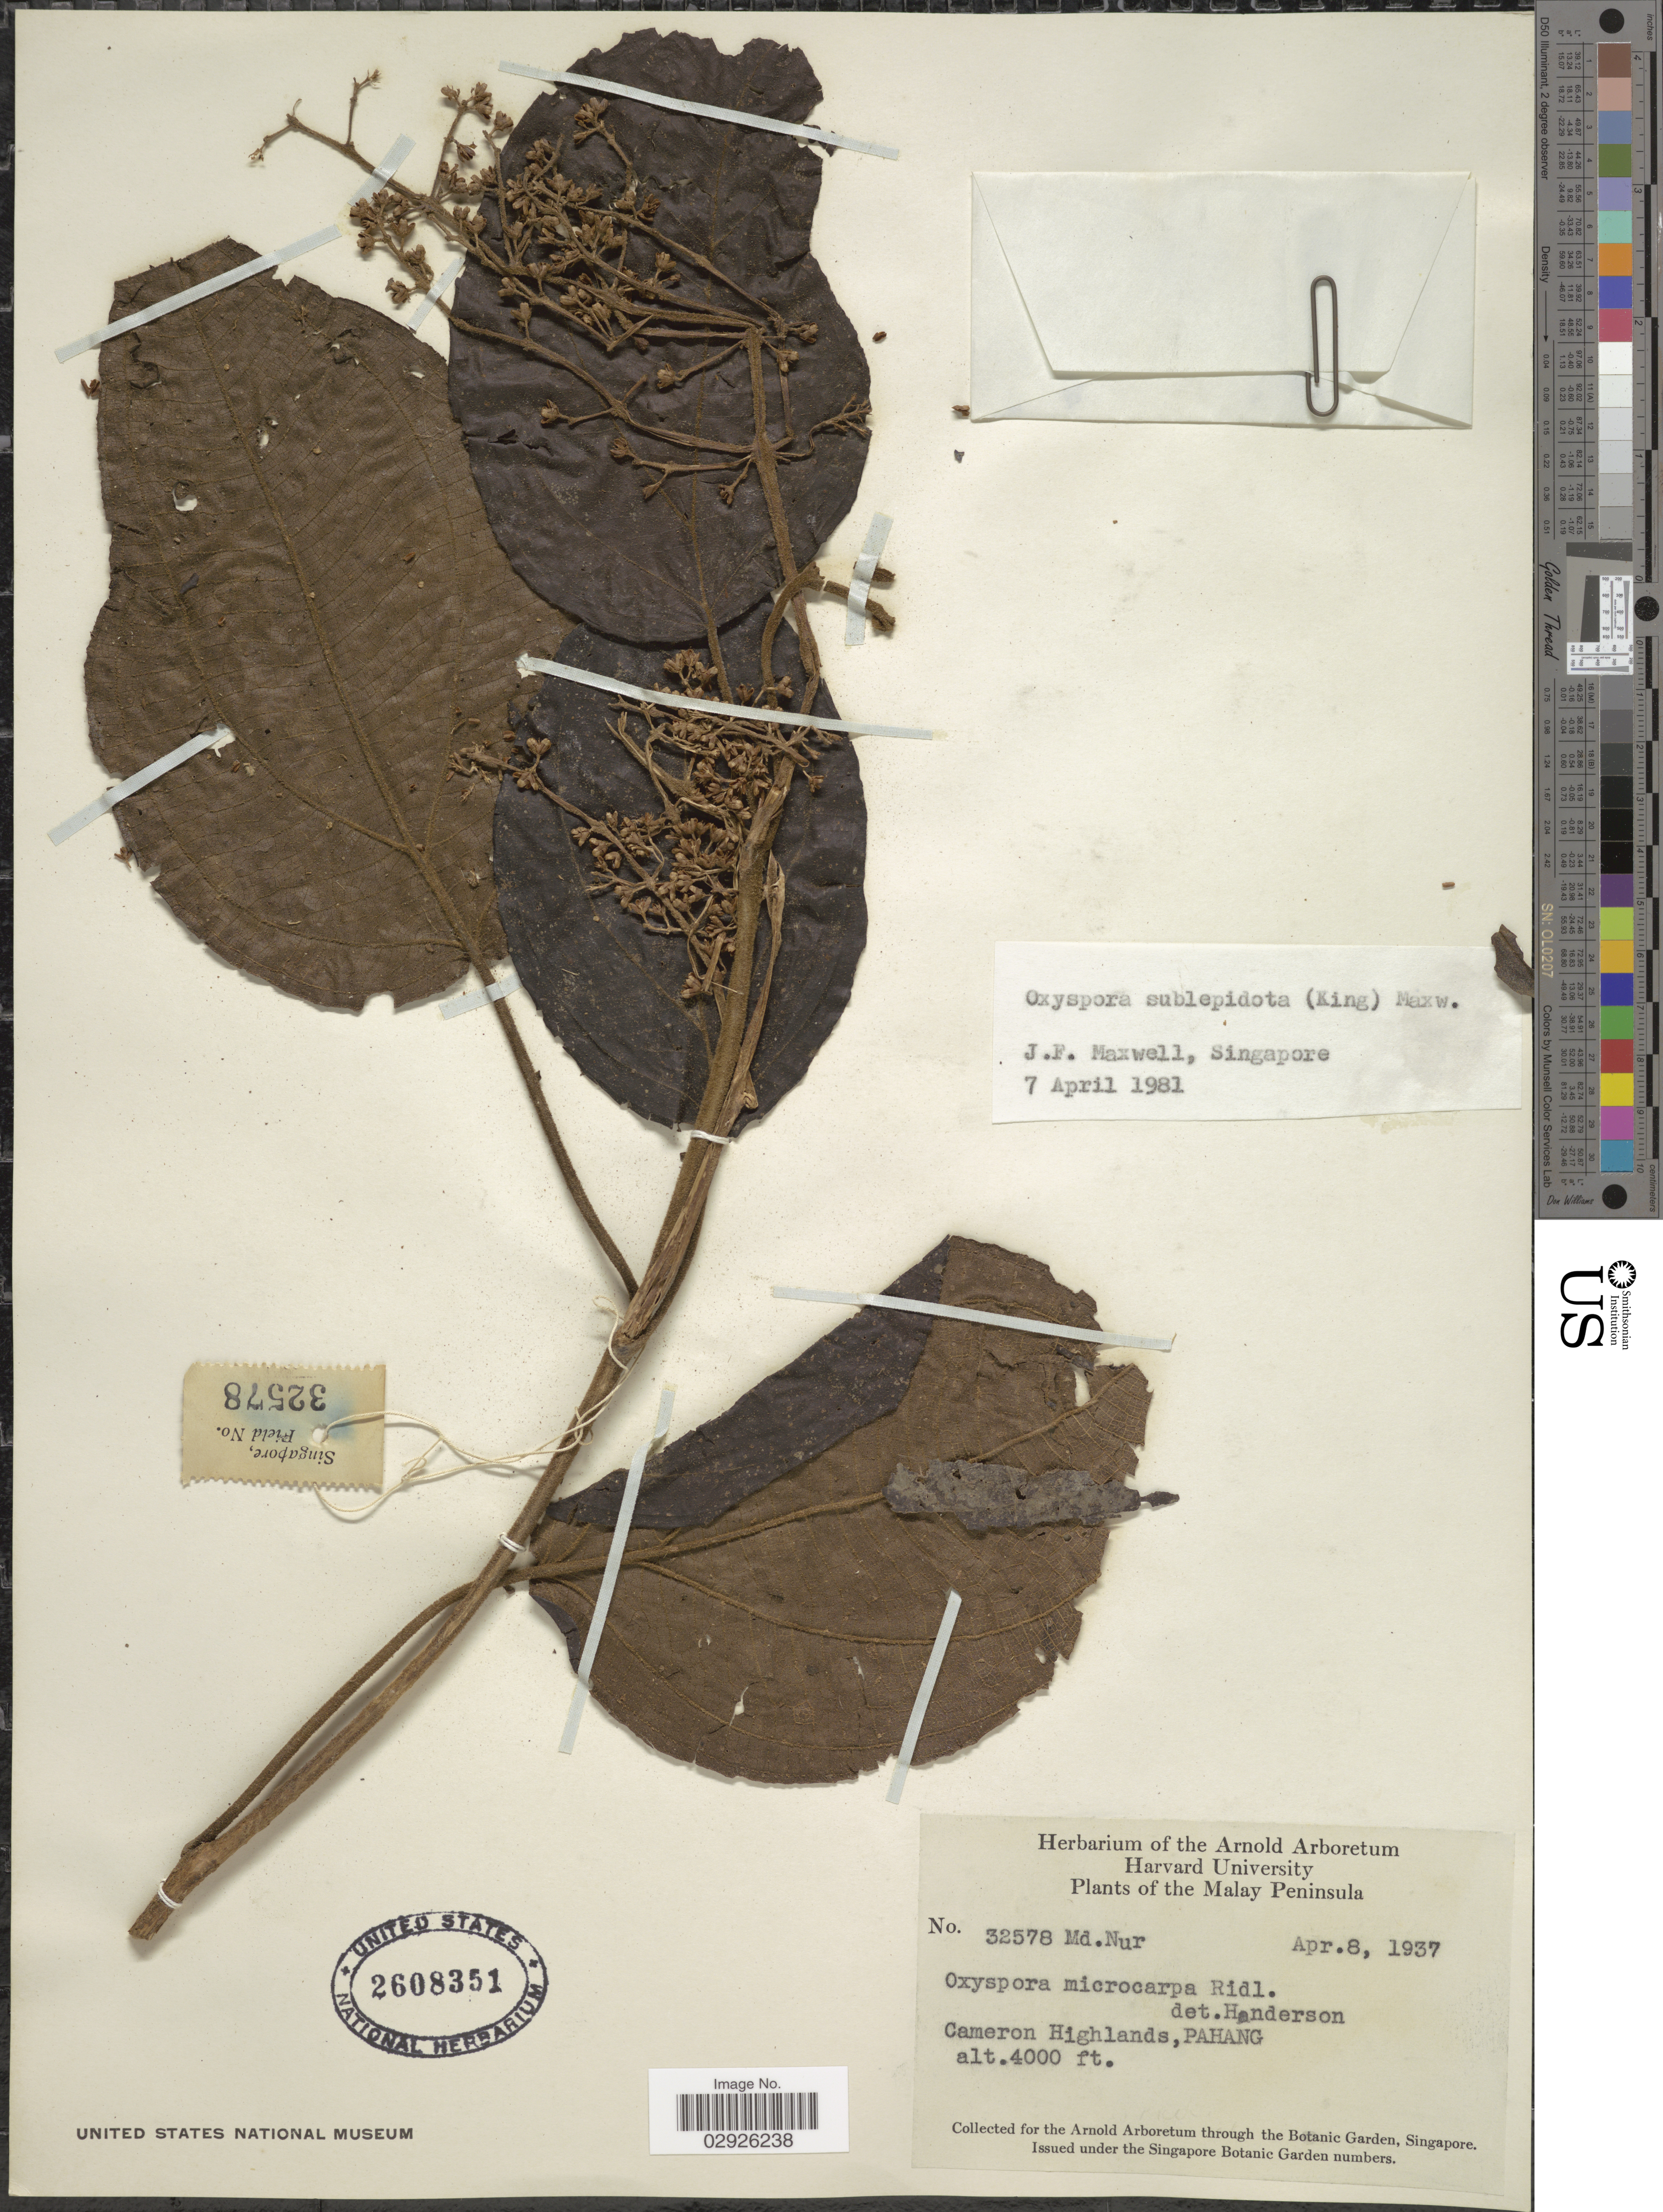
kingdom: Plantae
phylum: Tracheophyta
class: Magnoliopsida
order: Myrtales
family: Melastomataceae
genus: Oxyspora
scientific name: Oxyspora sublepidota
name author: J.F. Maxwell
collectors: M. Nur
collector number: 32578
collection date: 1937-04-08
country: Malaysia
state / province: Pahang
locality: Malay Peninsula. Cameron Highlands.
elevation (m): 1219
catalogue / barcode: US 2608351